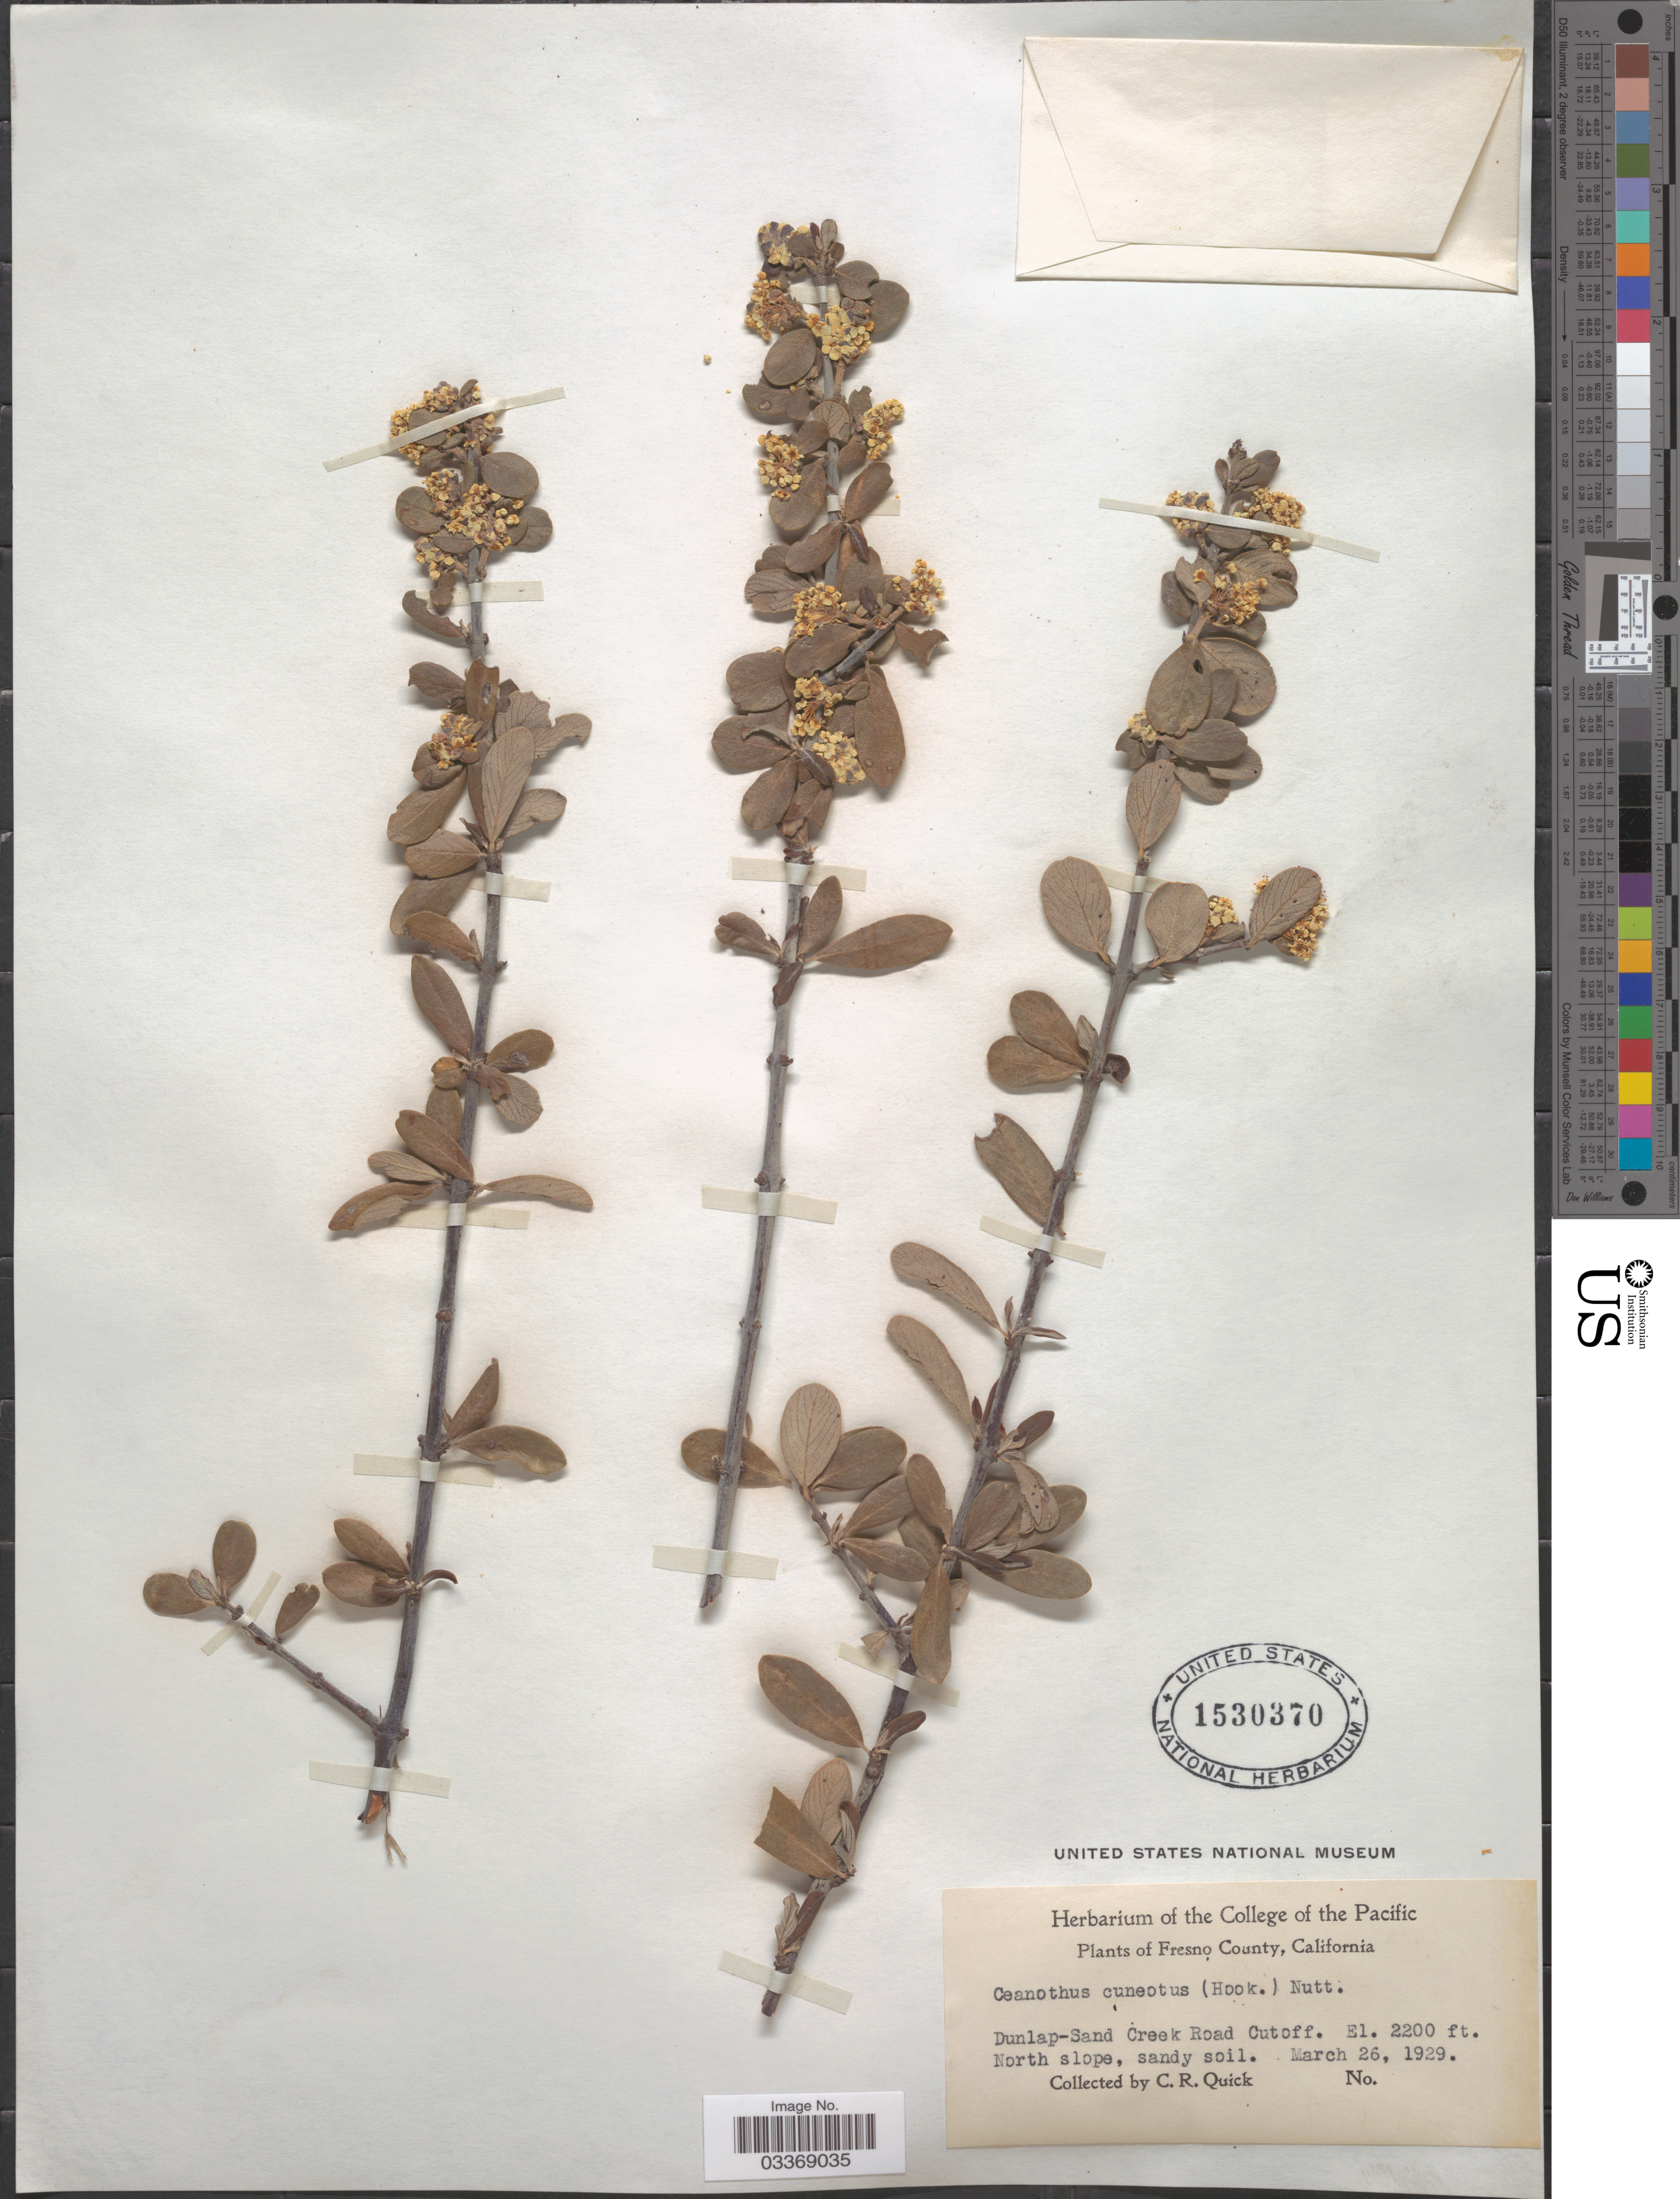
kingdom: Plantae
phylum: Tracheophyta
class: Magnoliopsida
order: Rosales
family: Rhamnaceae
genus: Ceanothus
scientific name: Ceanothus cuneatus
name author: (Hook.) Nutt.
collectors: C. Quick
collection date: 1929-03-26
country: United States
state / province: California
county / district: Fresno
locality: Fresno County. Dunlap-Sand Creek Road Cutoff. North slope.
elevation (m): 671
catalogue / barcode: US 1530370